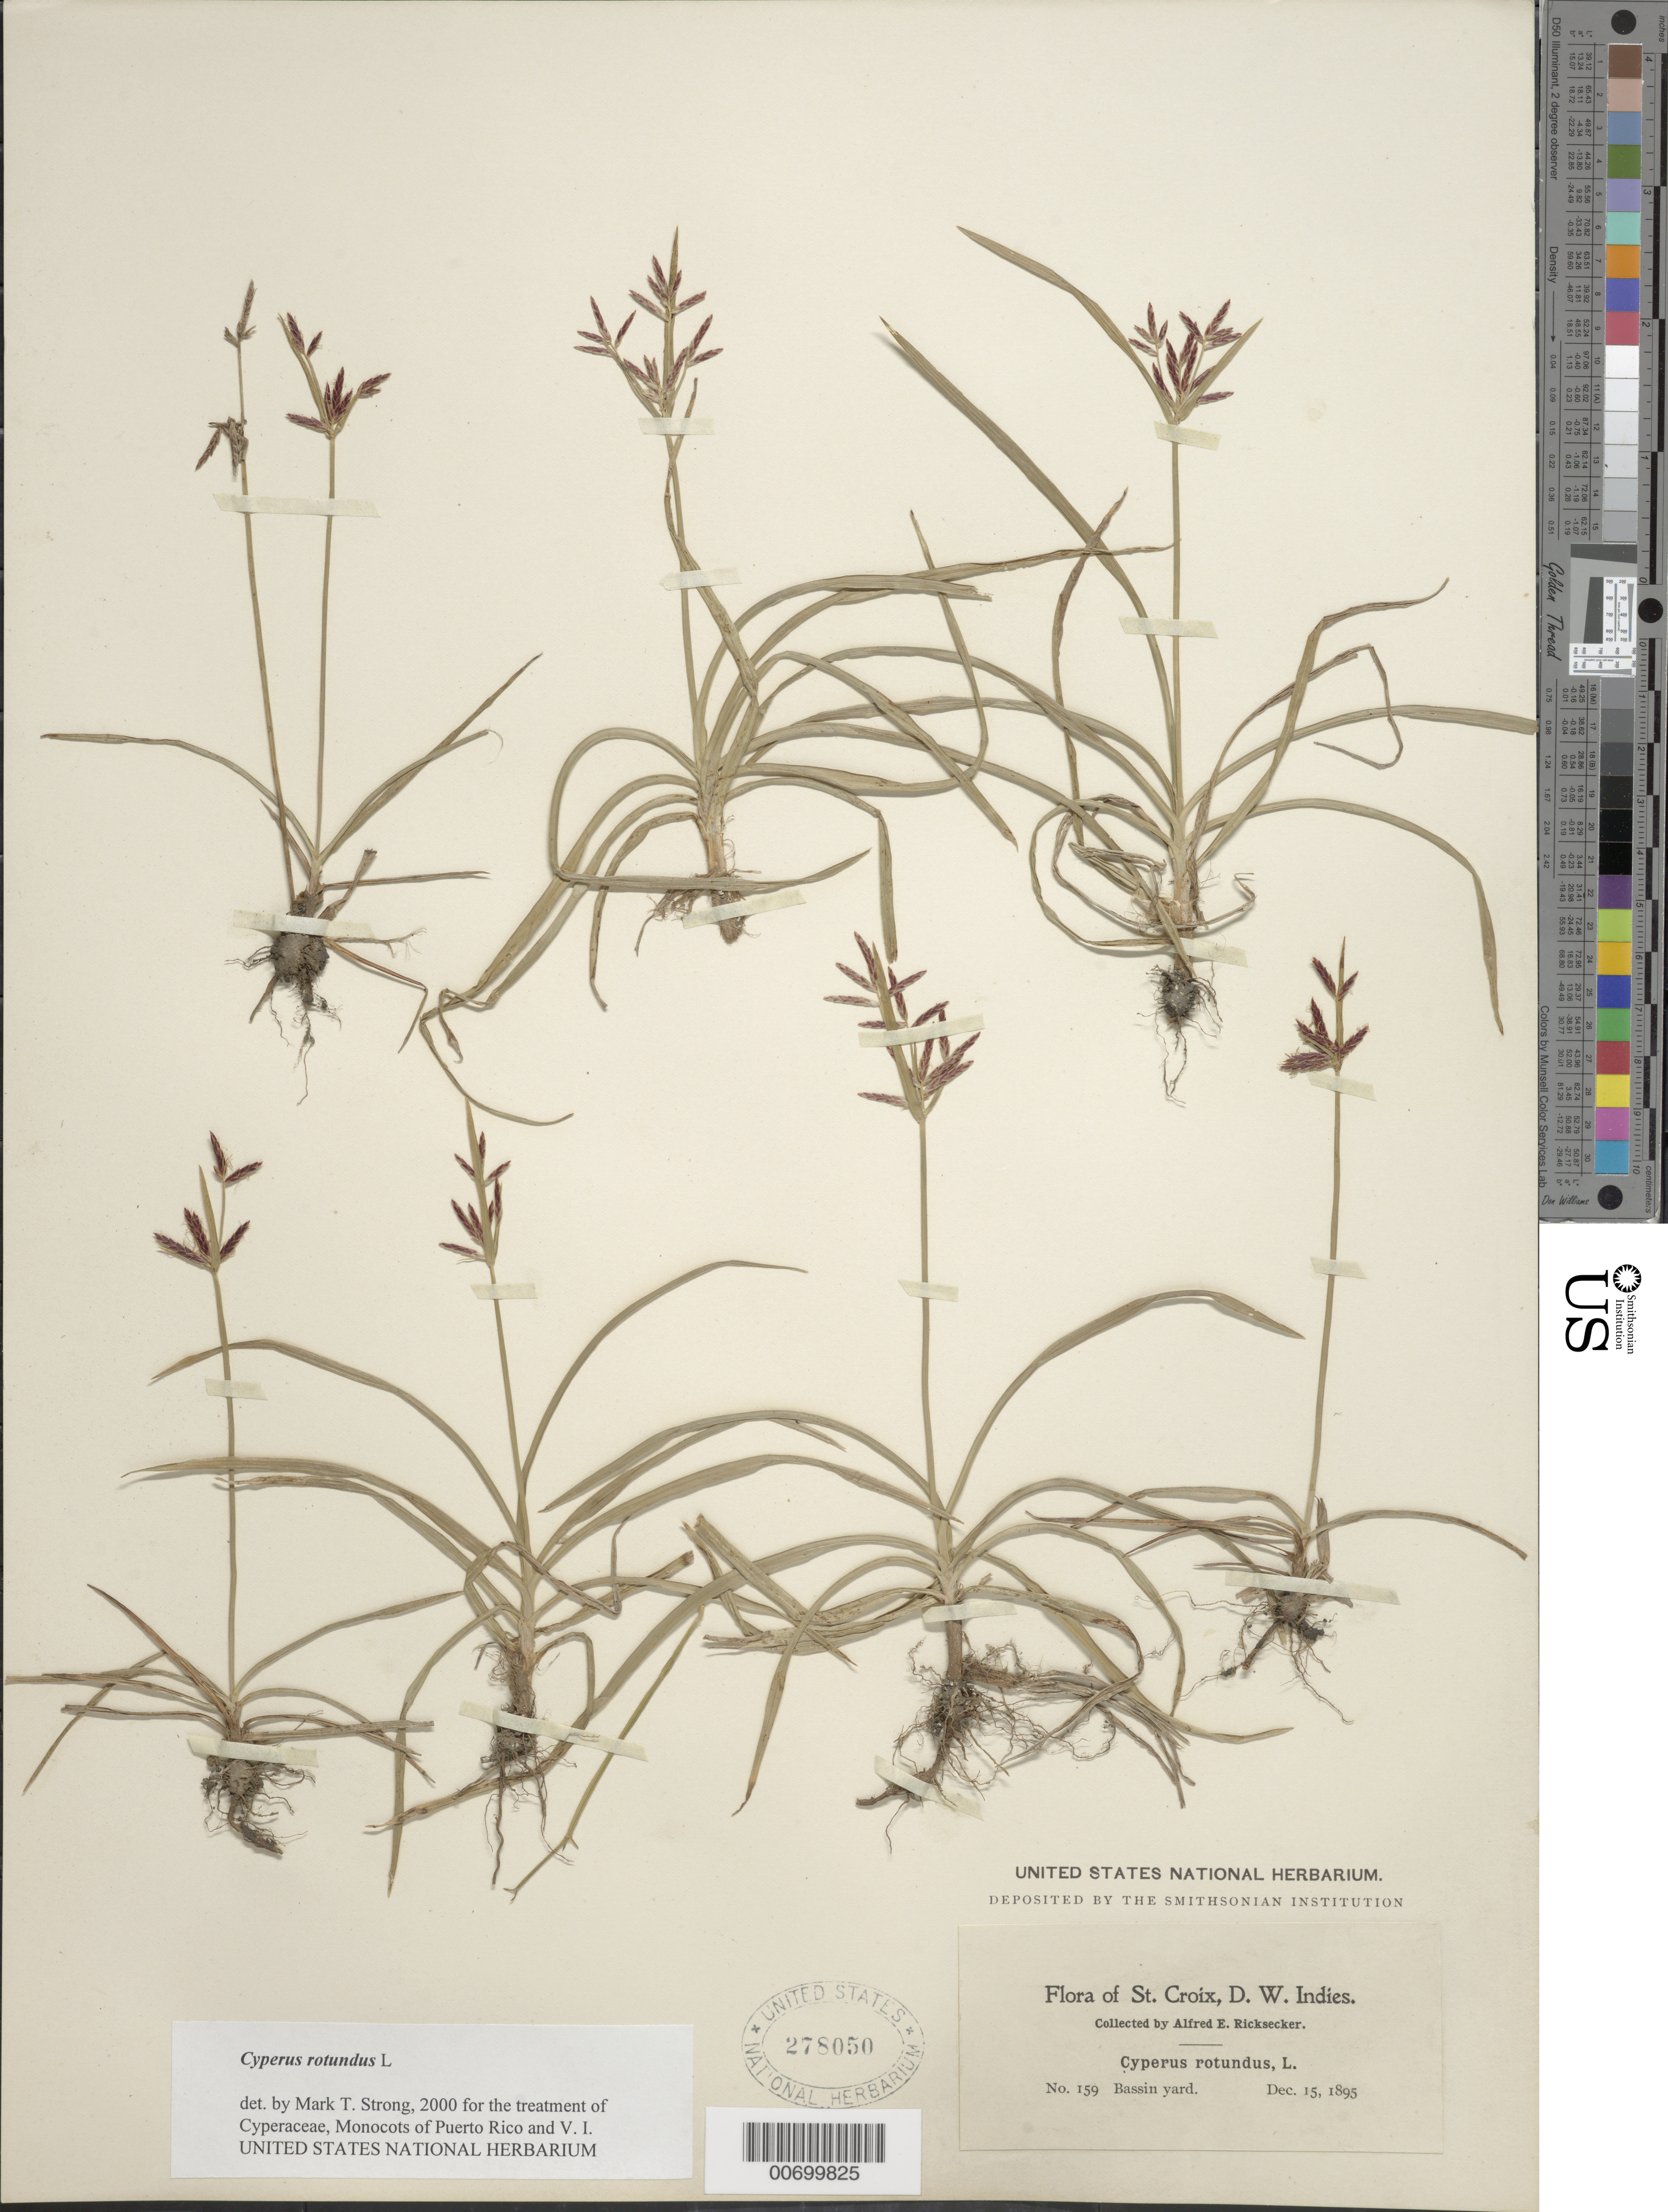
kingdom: Plantae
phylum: Tracheophyta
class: Liliopsida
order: Poales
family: Cyperaceae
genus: Cyperus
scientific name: Cyperus rotundus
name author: L.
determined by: Strong, M. T., (US), Smithsonian Institution - National Museum of Natural History (UNITED STATES)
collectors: A. E. Ricksecker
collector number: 159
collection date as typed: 15 Dec 1895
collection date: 1895-12-15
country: U.S. Virgin Islands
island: St. Croix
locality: St. Croix: Bassin Yard.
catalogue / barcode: US 278050